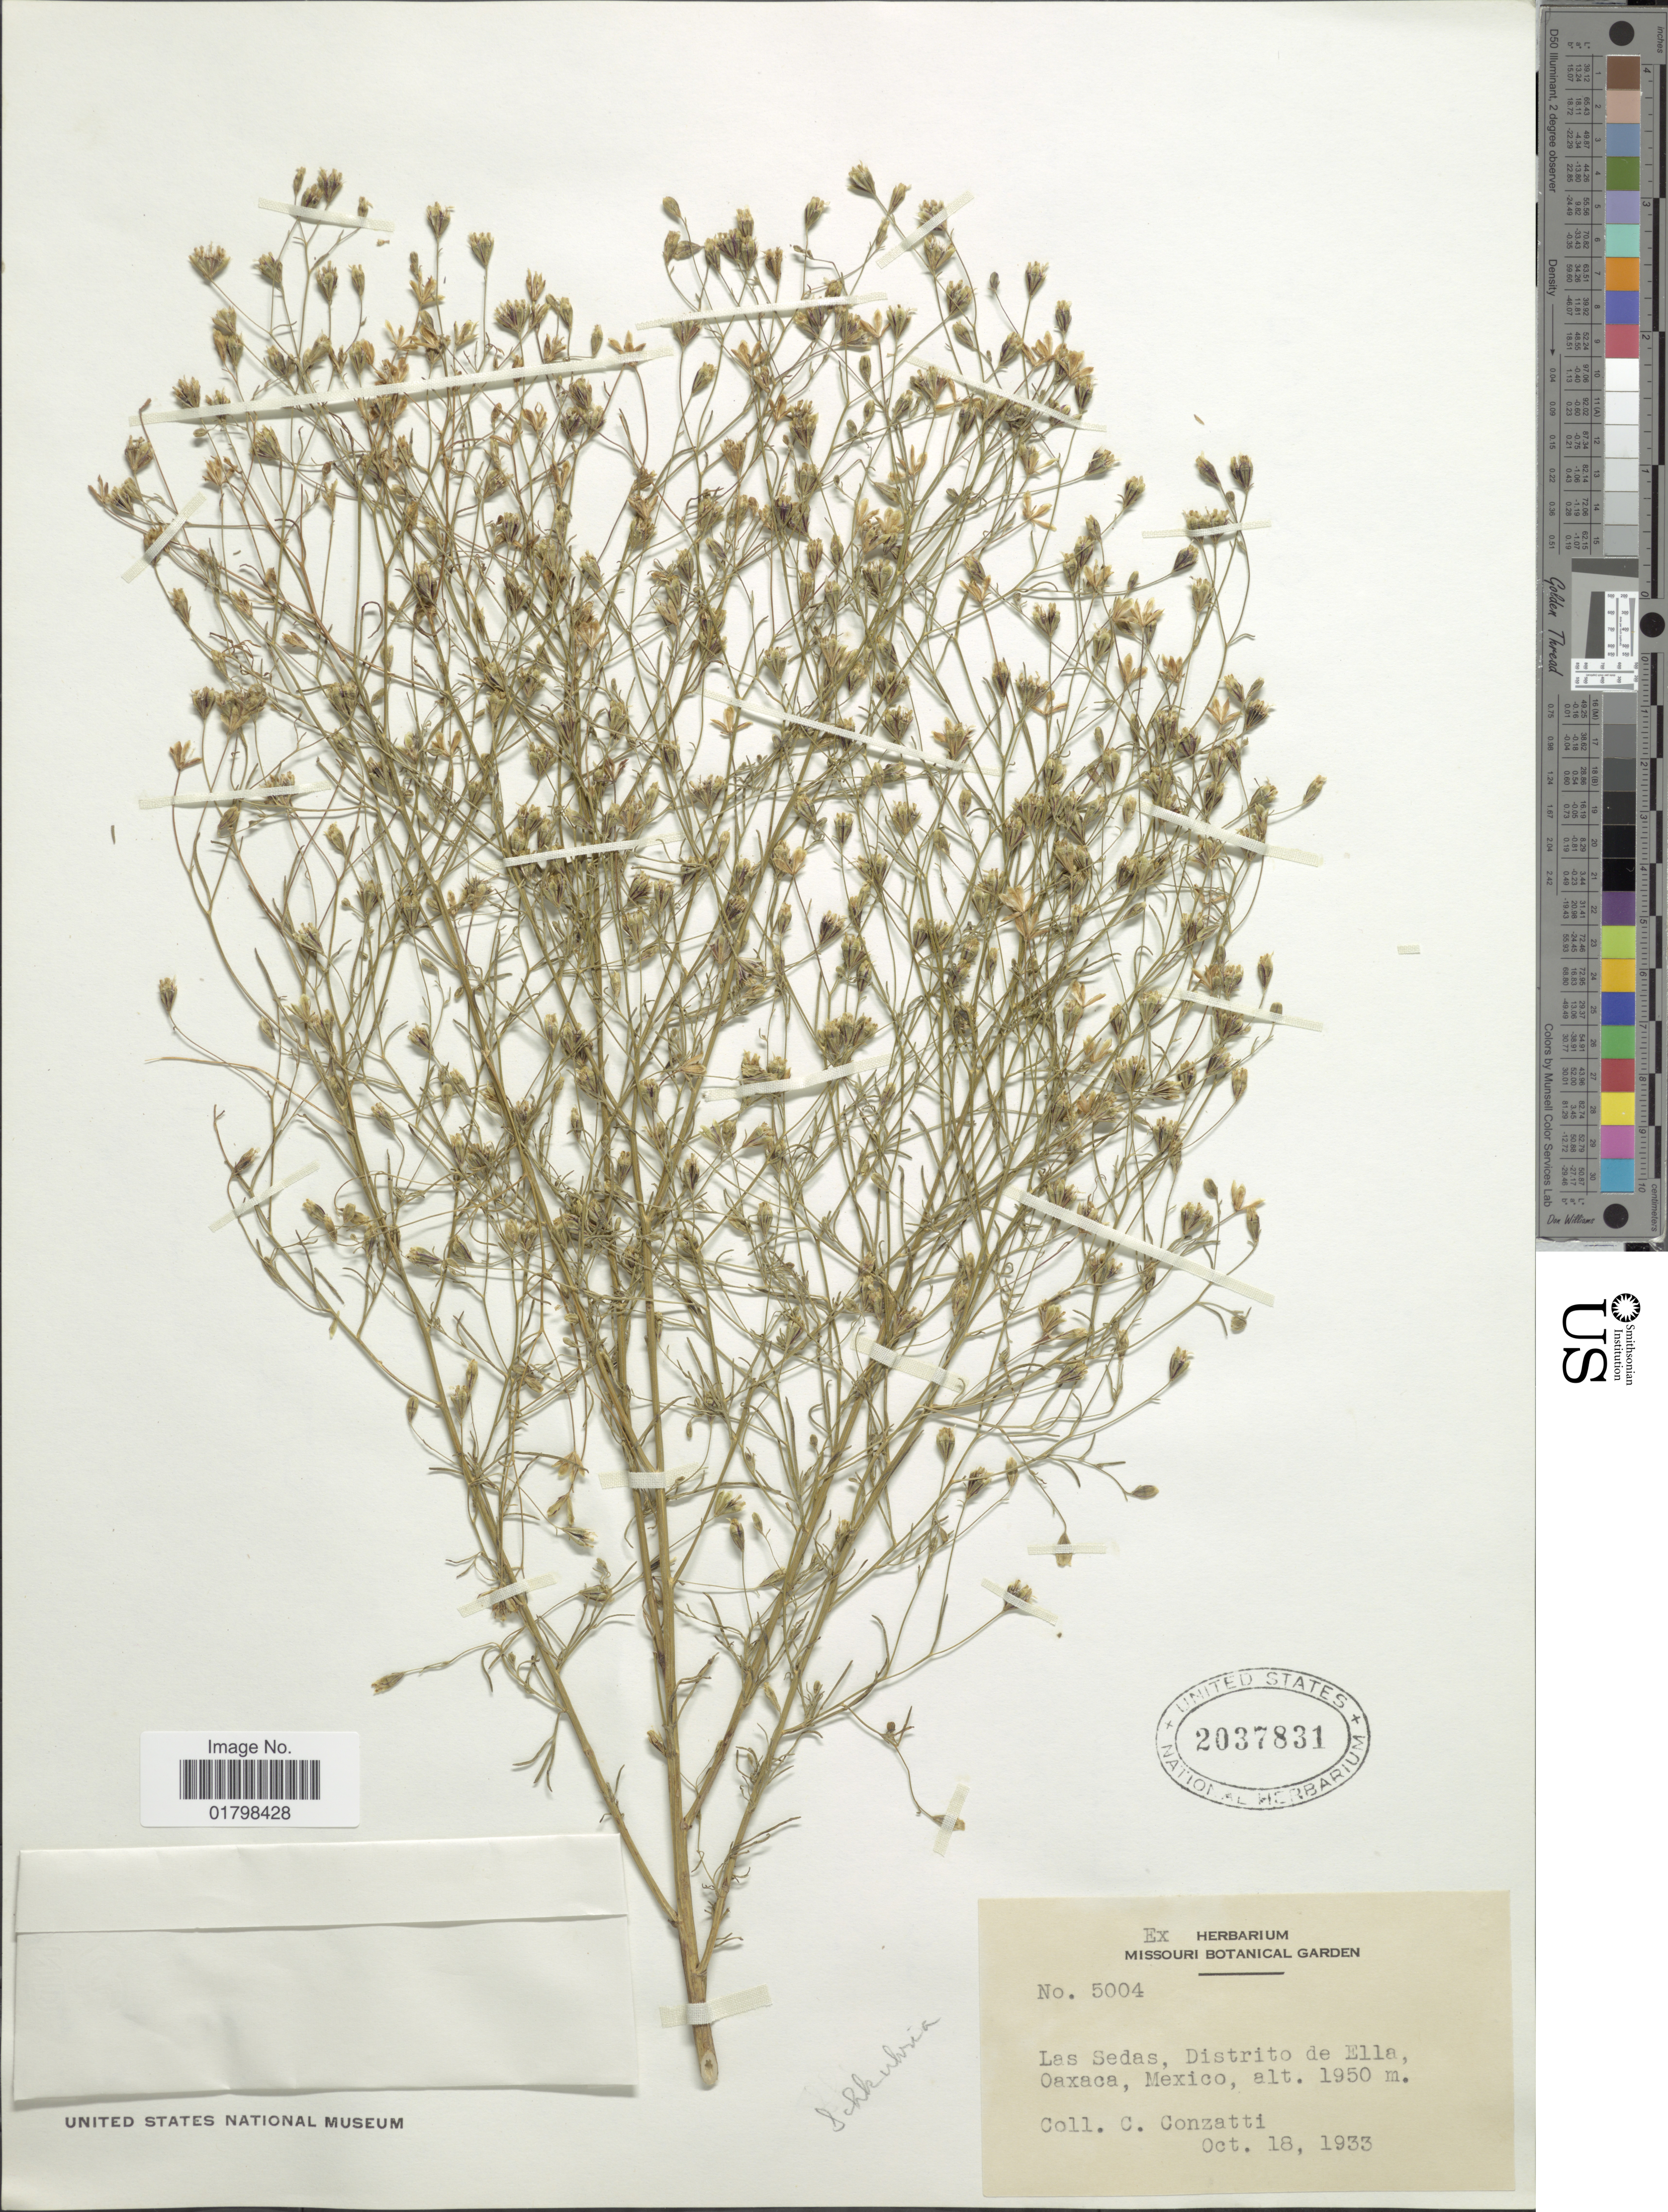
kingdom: Plantae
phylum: Tracheophyta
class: Magnoliopsida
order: Asterales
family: Asteraceae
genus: Schkuhria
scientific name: Schkuhria multiflora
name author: Hook. & Arn.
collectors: C. Conzatti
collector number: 5004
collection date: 1933-10-18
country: Mexico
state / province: Oaxaca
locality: Las Sedas, Distrito de Ella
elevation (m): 1950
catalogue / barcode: US 2037831